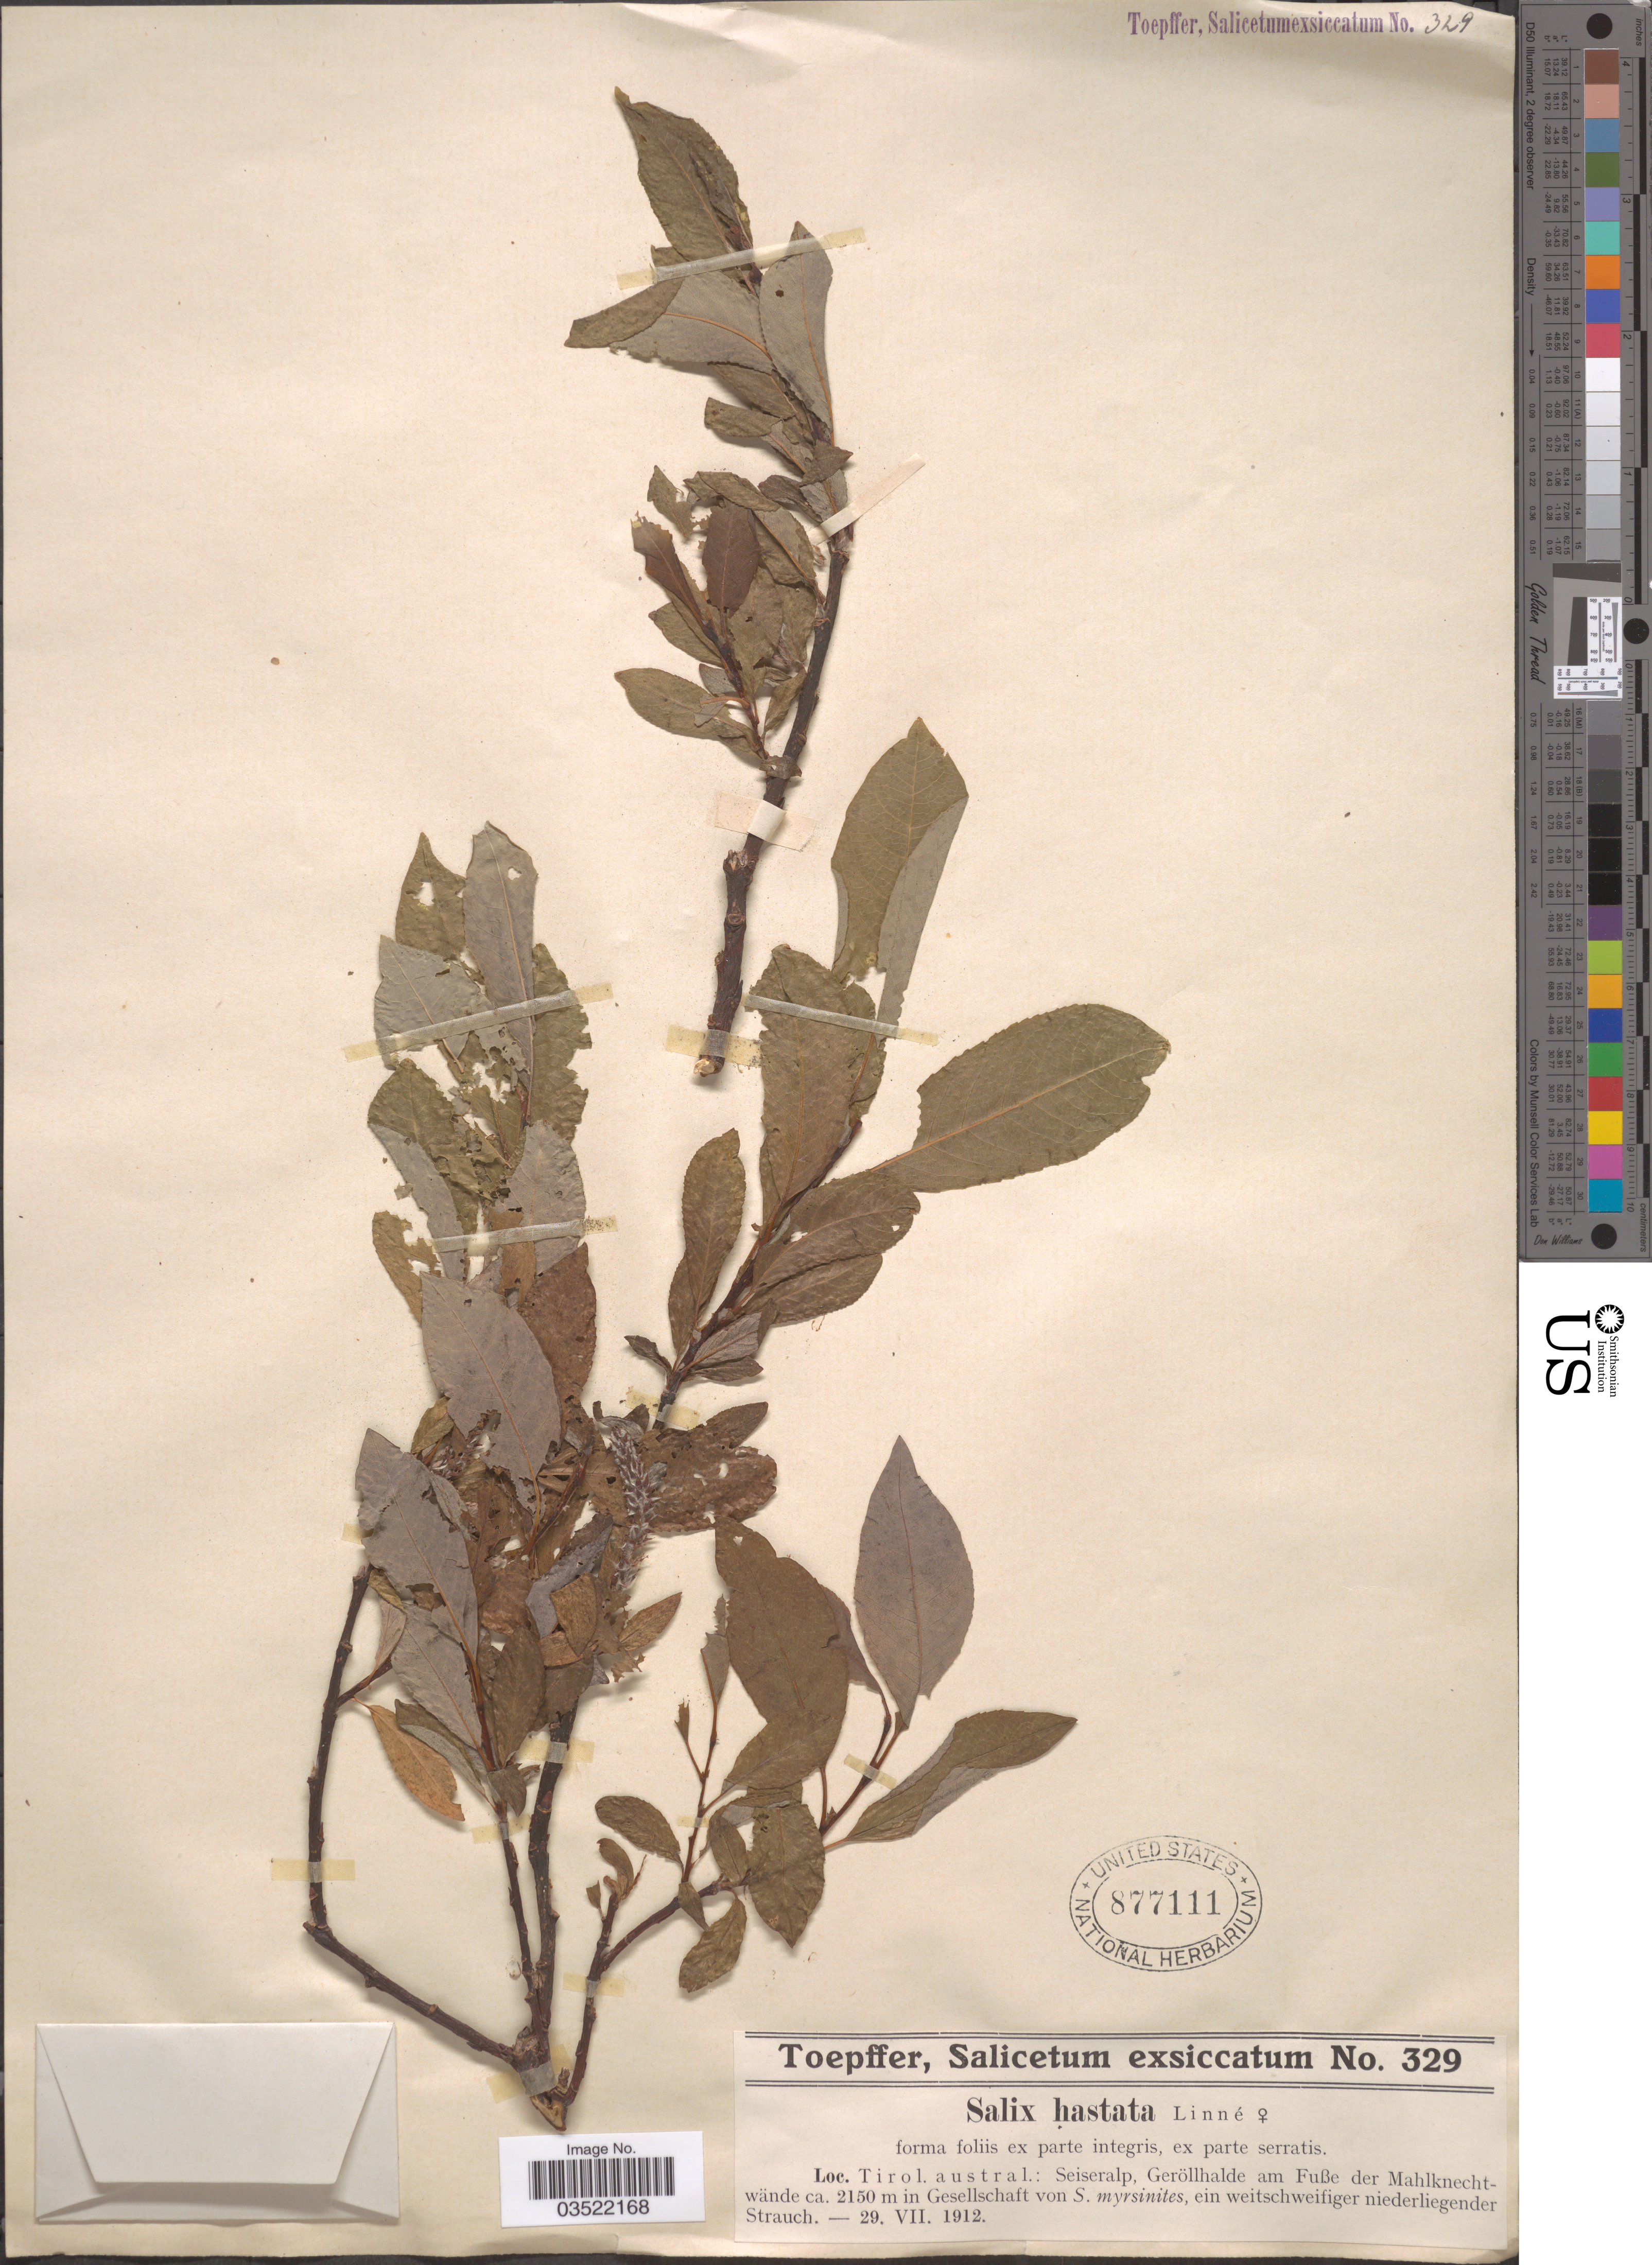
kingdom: Plantae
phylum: Tracheophyta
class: Magnoliopsida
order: Malpighiales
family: Salicaceae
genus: Salix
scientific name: Salix hastata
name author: L.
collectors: A. Toepffer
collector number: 329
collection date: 1912-07-29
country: Austria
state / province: Styria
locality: Tirol. austral.: Seiseralp, Geröllhalde am Fuße der Mahlknechtwände.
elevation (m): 2150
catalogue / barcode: US 877111